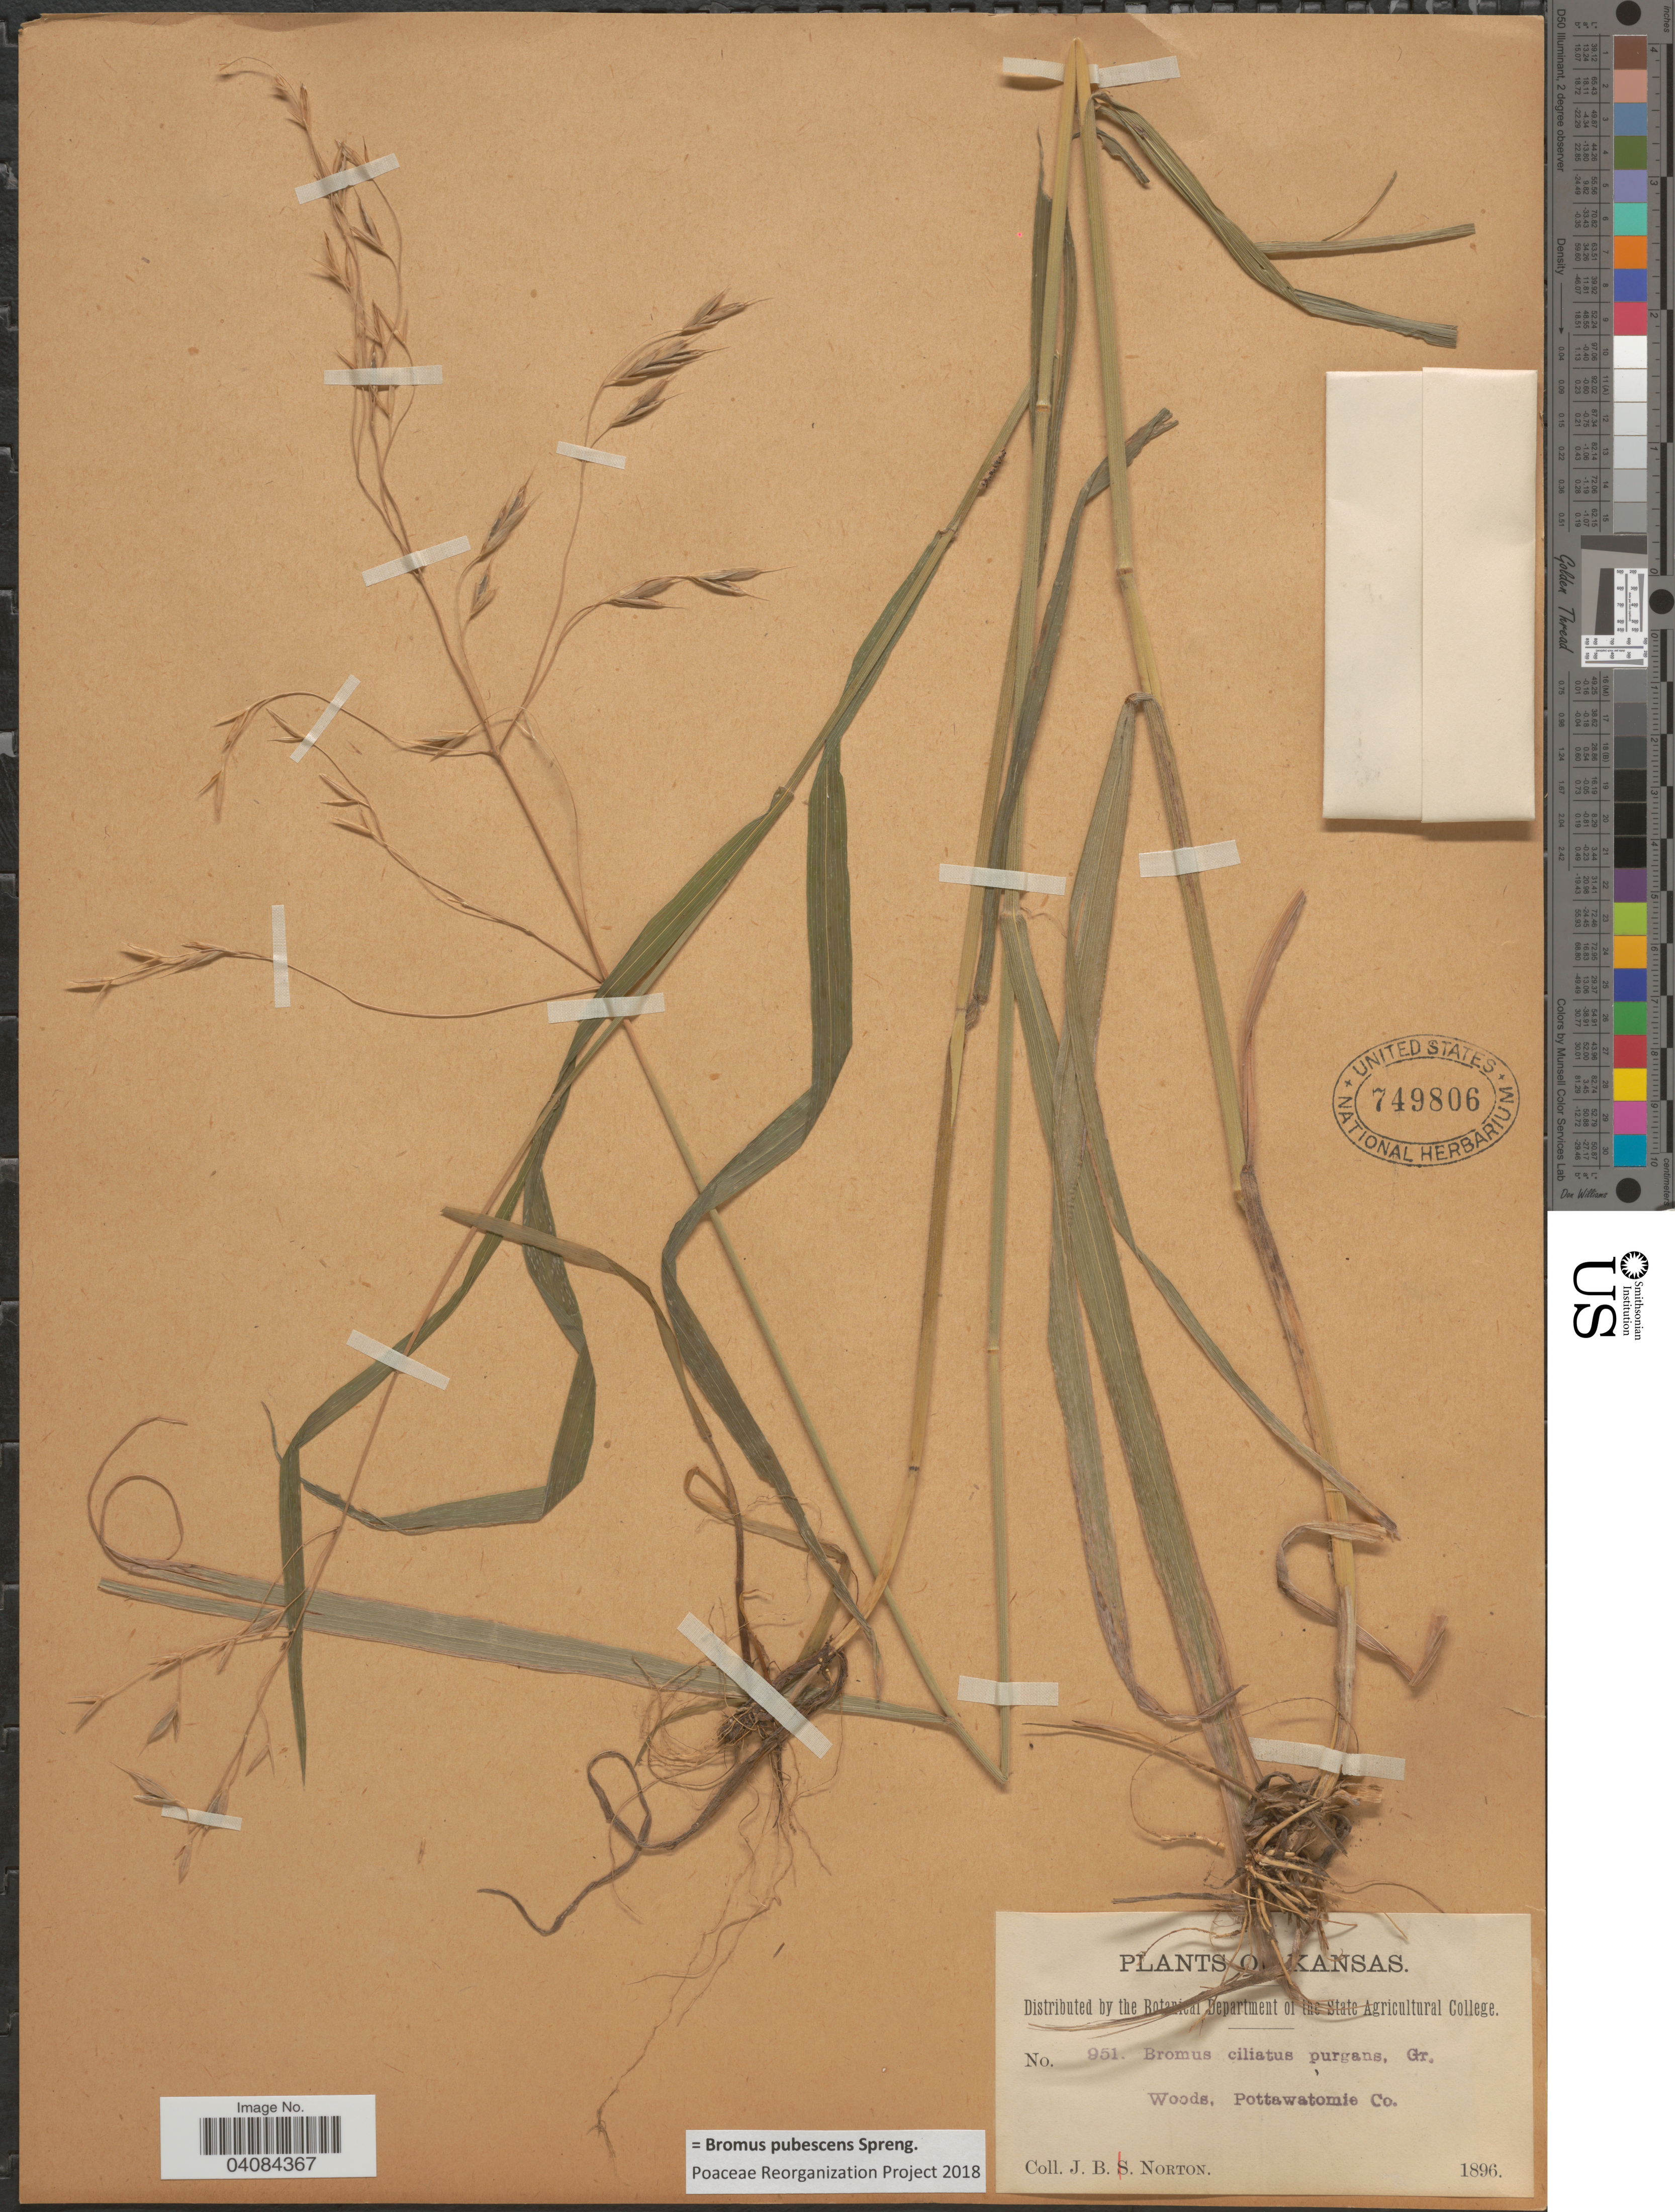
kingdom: Plantae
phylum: Tracheophyta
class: Liliopsida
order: Poales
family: Poaceae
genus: Bromus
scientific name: Bromus pubescens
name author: Muhl. ex Willd.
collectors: J. B. Norton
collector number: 951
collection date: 1896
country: United States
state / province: Kansas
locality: Woods, Pottawatomie Co.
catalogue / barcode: US 749806